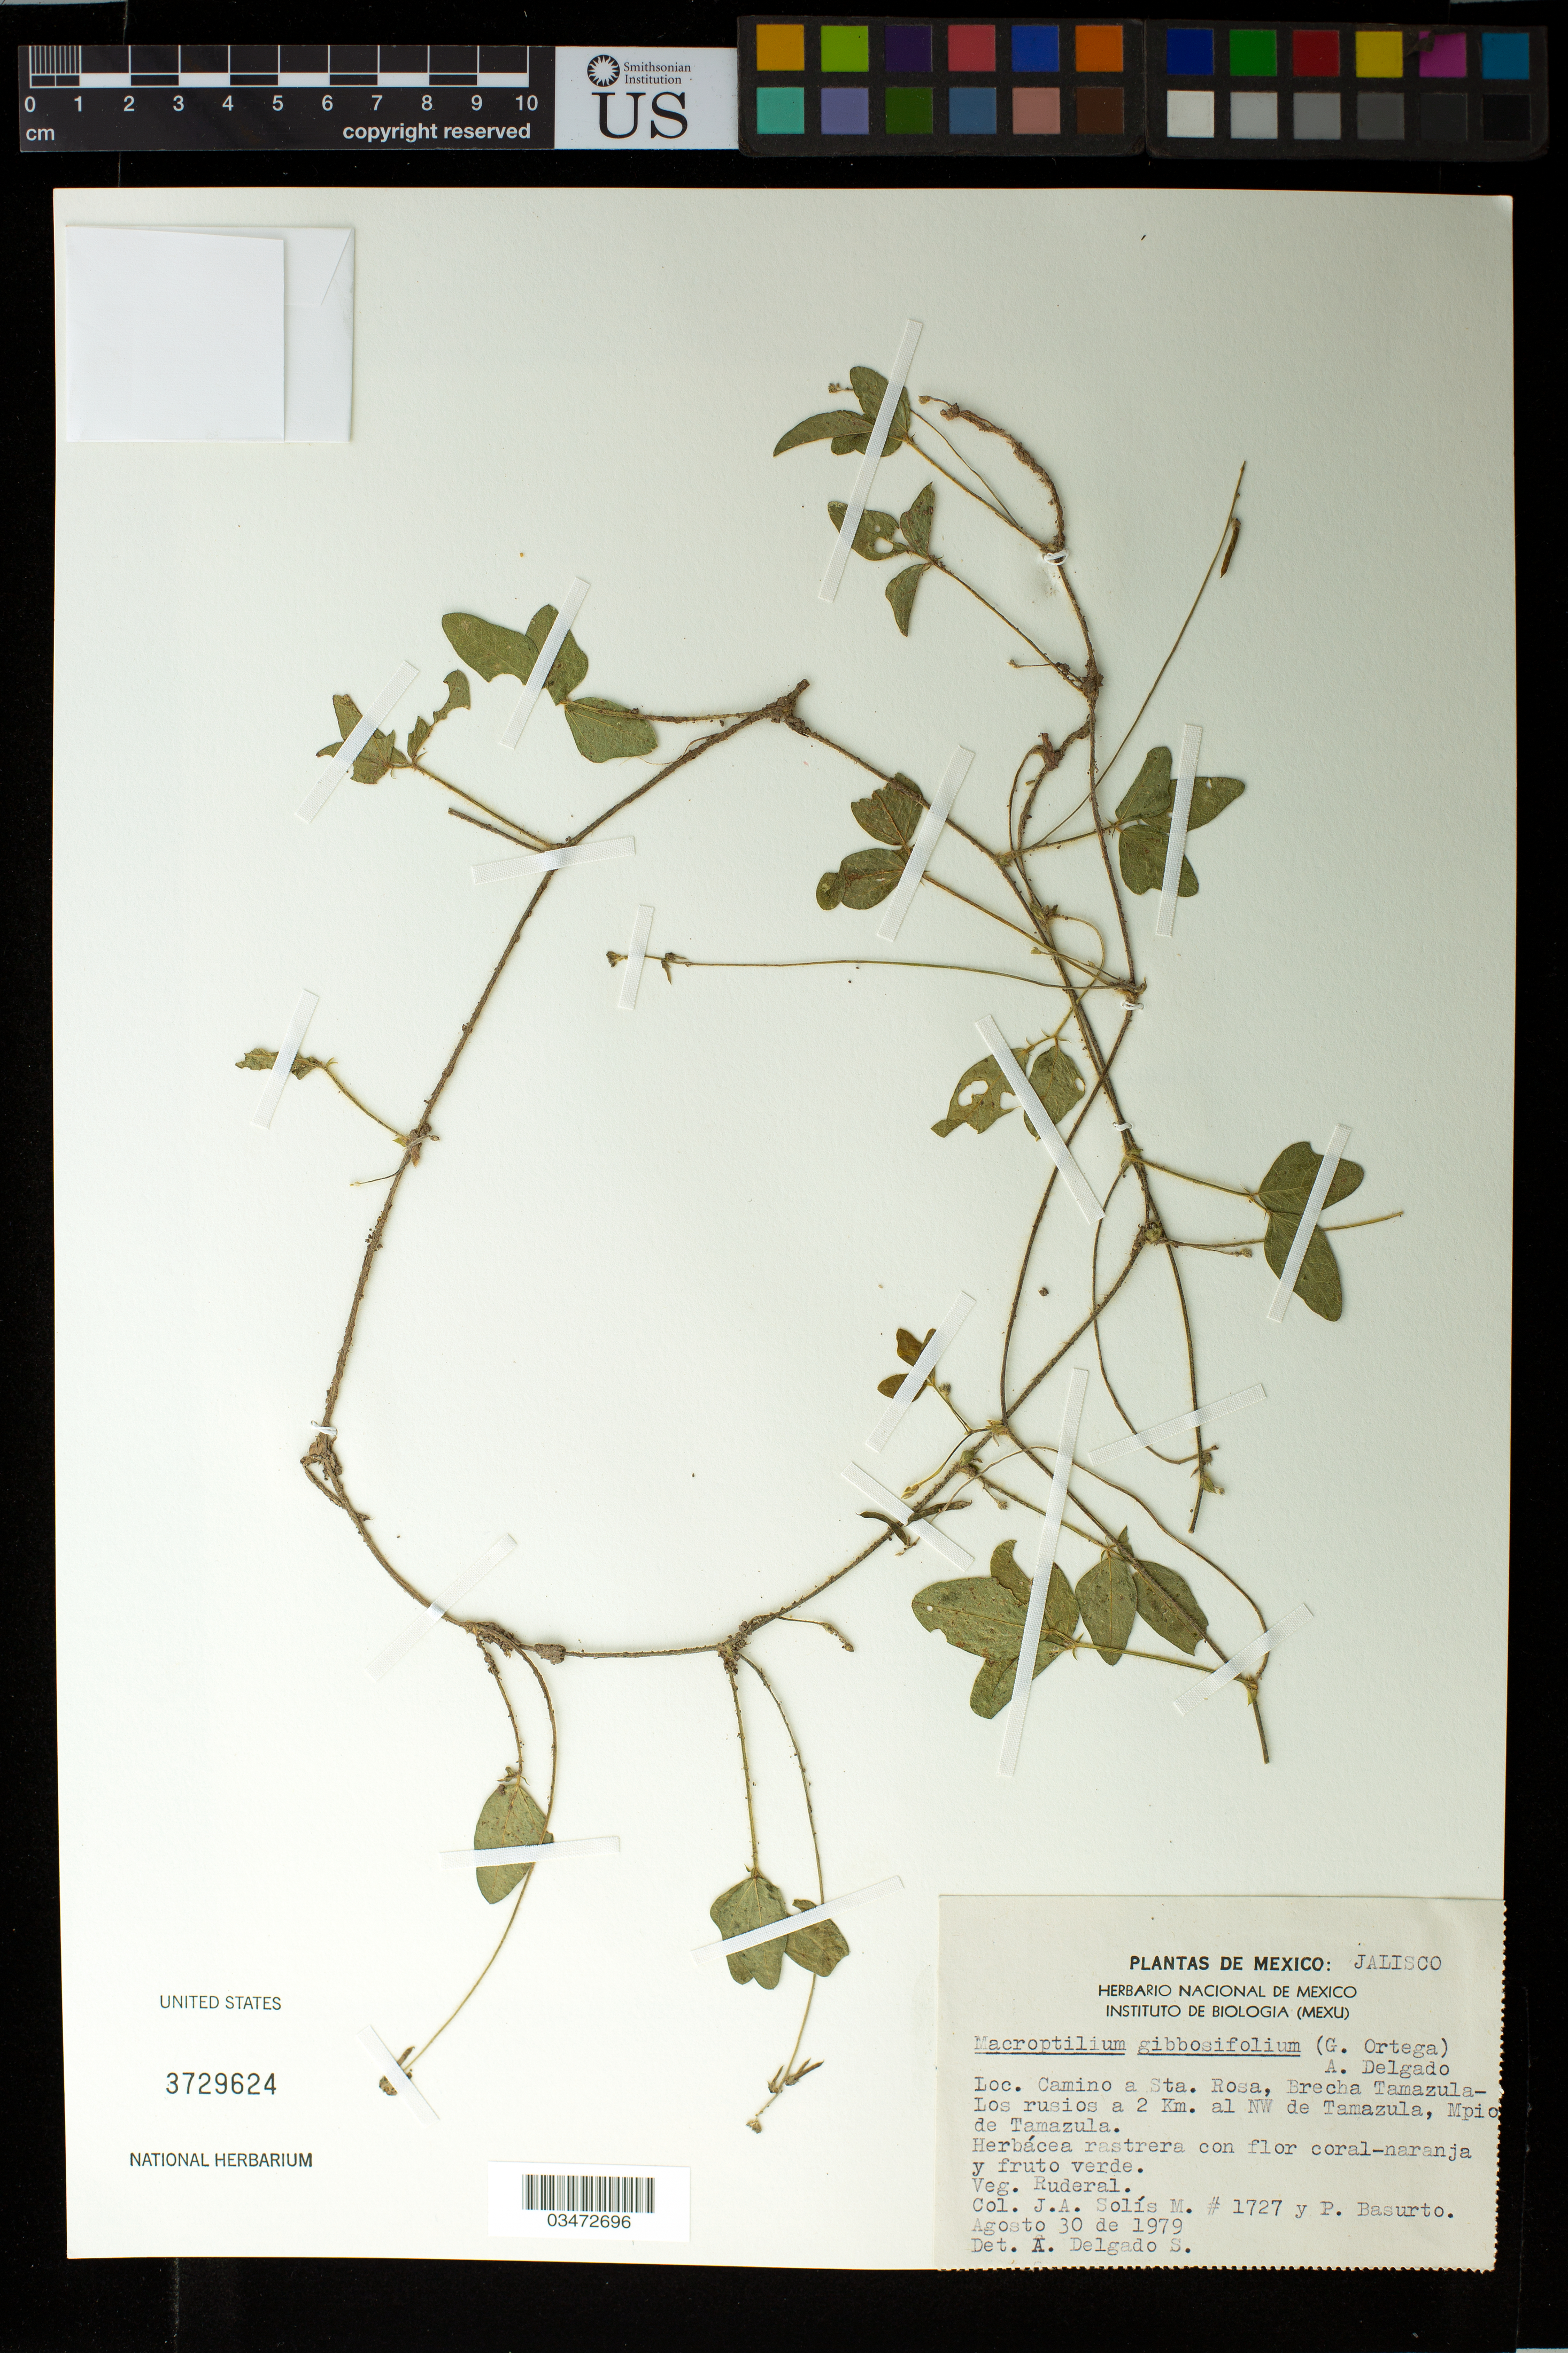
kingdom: Plantae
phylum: Tracheophyta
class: Magnoliopsida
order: Fabales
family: Fabaceae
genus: Macroptilium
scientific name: Macroptilium gibbosifolium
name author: (Ortega) A. Delgado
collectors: J. Solis Magallanes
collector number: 1727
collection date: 1979-08-30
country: Mexico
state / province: Jalisco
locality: Loc. Camino a Sta. Rosa, Brecha Tamazula- Los rusios a 2 Km. al NW de Tamazula, Mpio de Tamazula.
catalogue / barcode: US 3729624